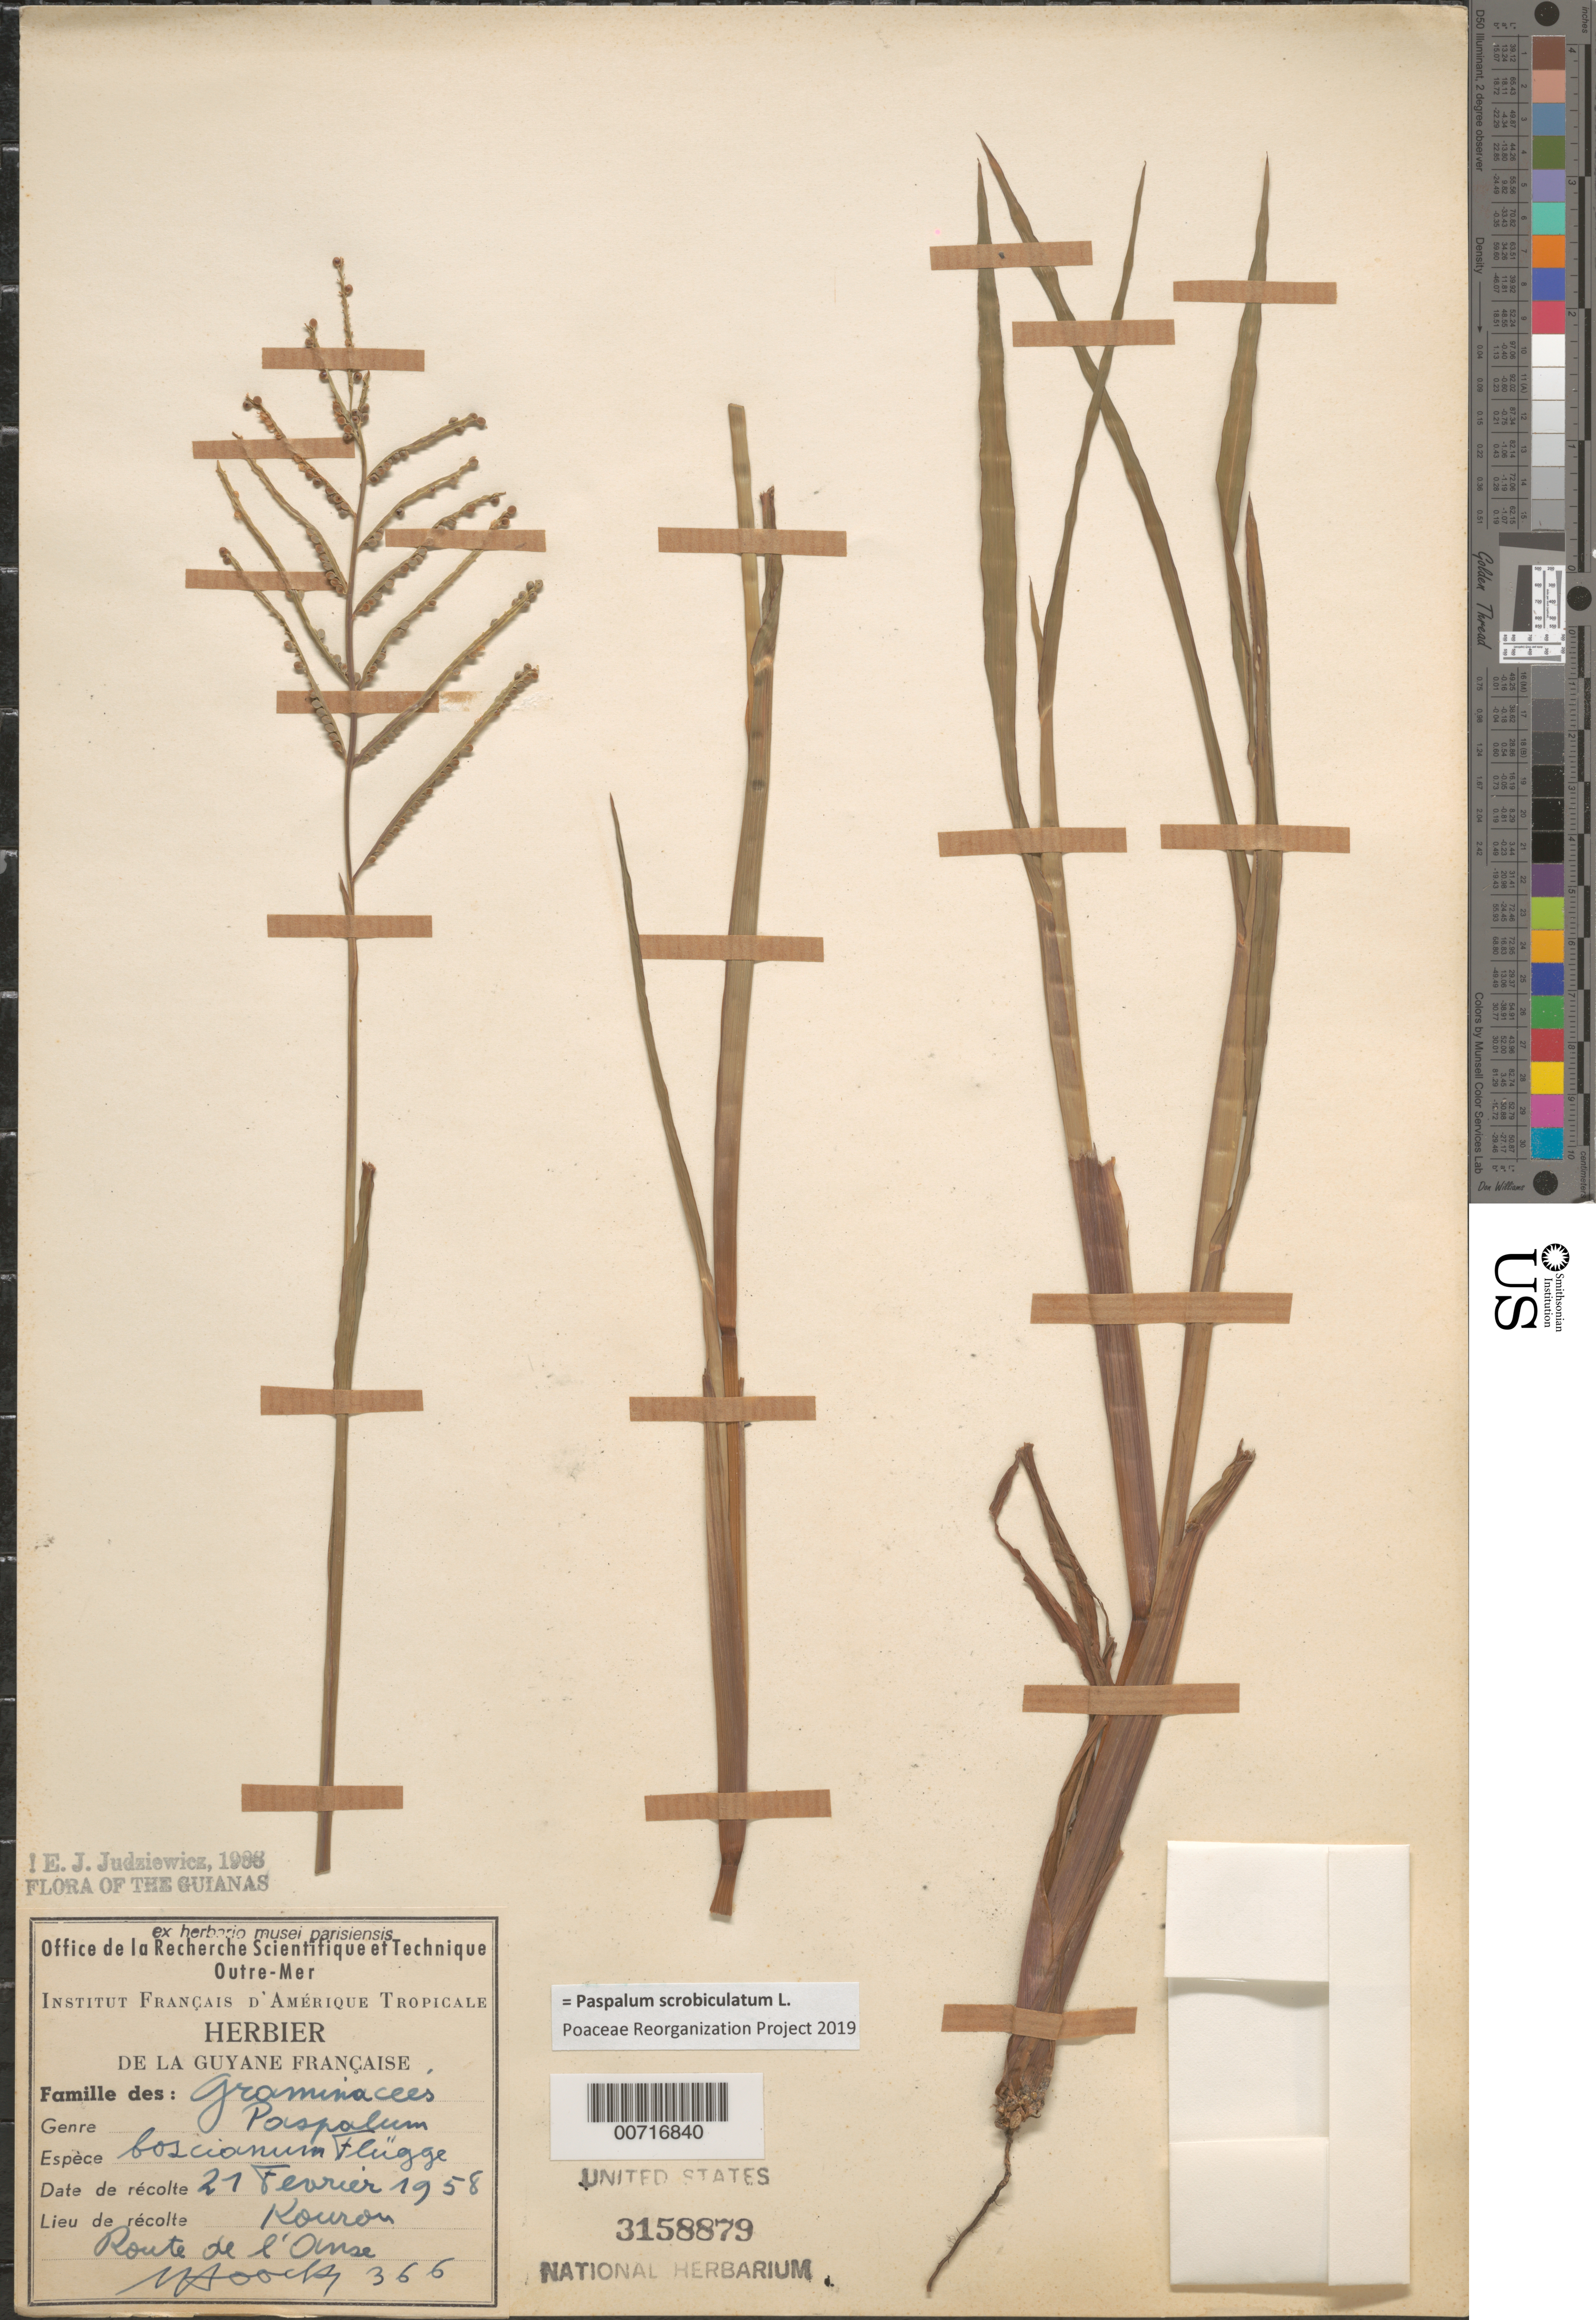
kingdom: Plantae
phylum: Tracheophyta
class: Liliopsida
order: Poales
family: Poaceae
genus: Paspalum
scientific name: Paspalum scrobiculatum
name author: L.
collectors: J. Hoock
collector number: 366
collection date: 1958-02-21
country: French Guiana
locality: Guyane Française. Kourou. Route de l'Anse.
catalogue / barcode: US 3158879